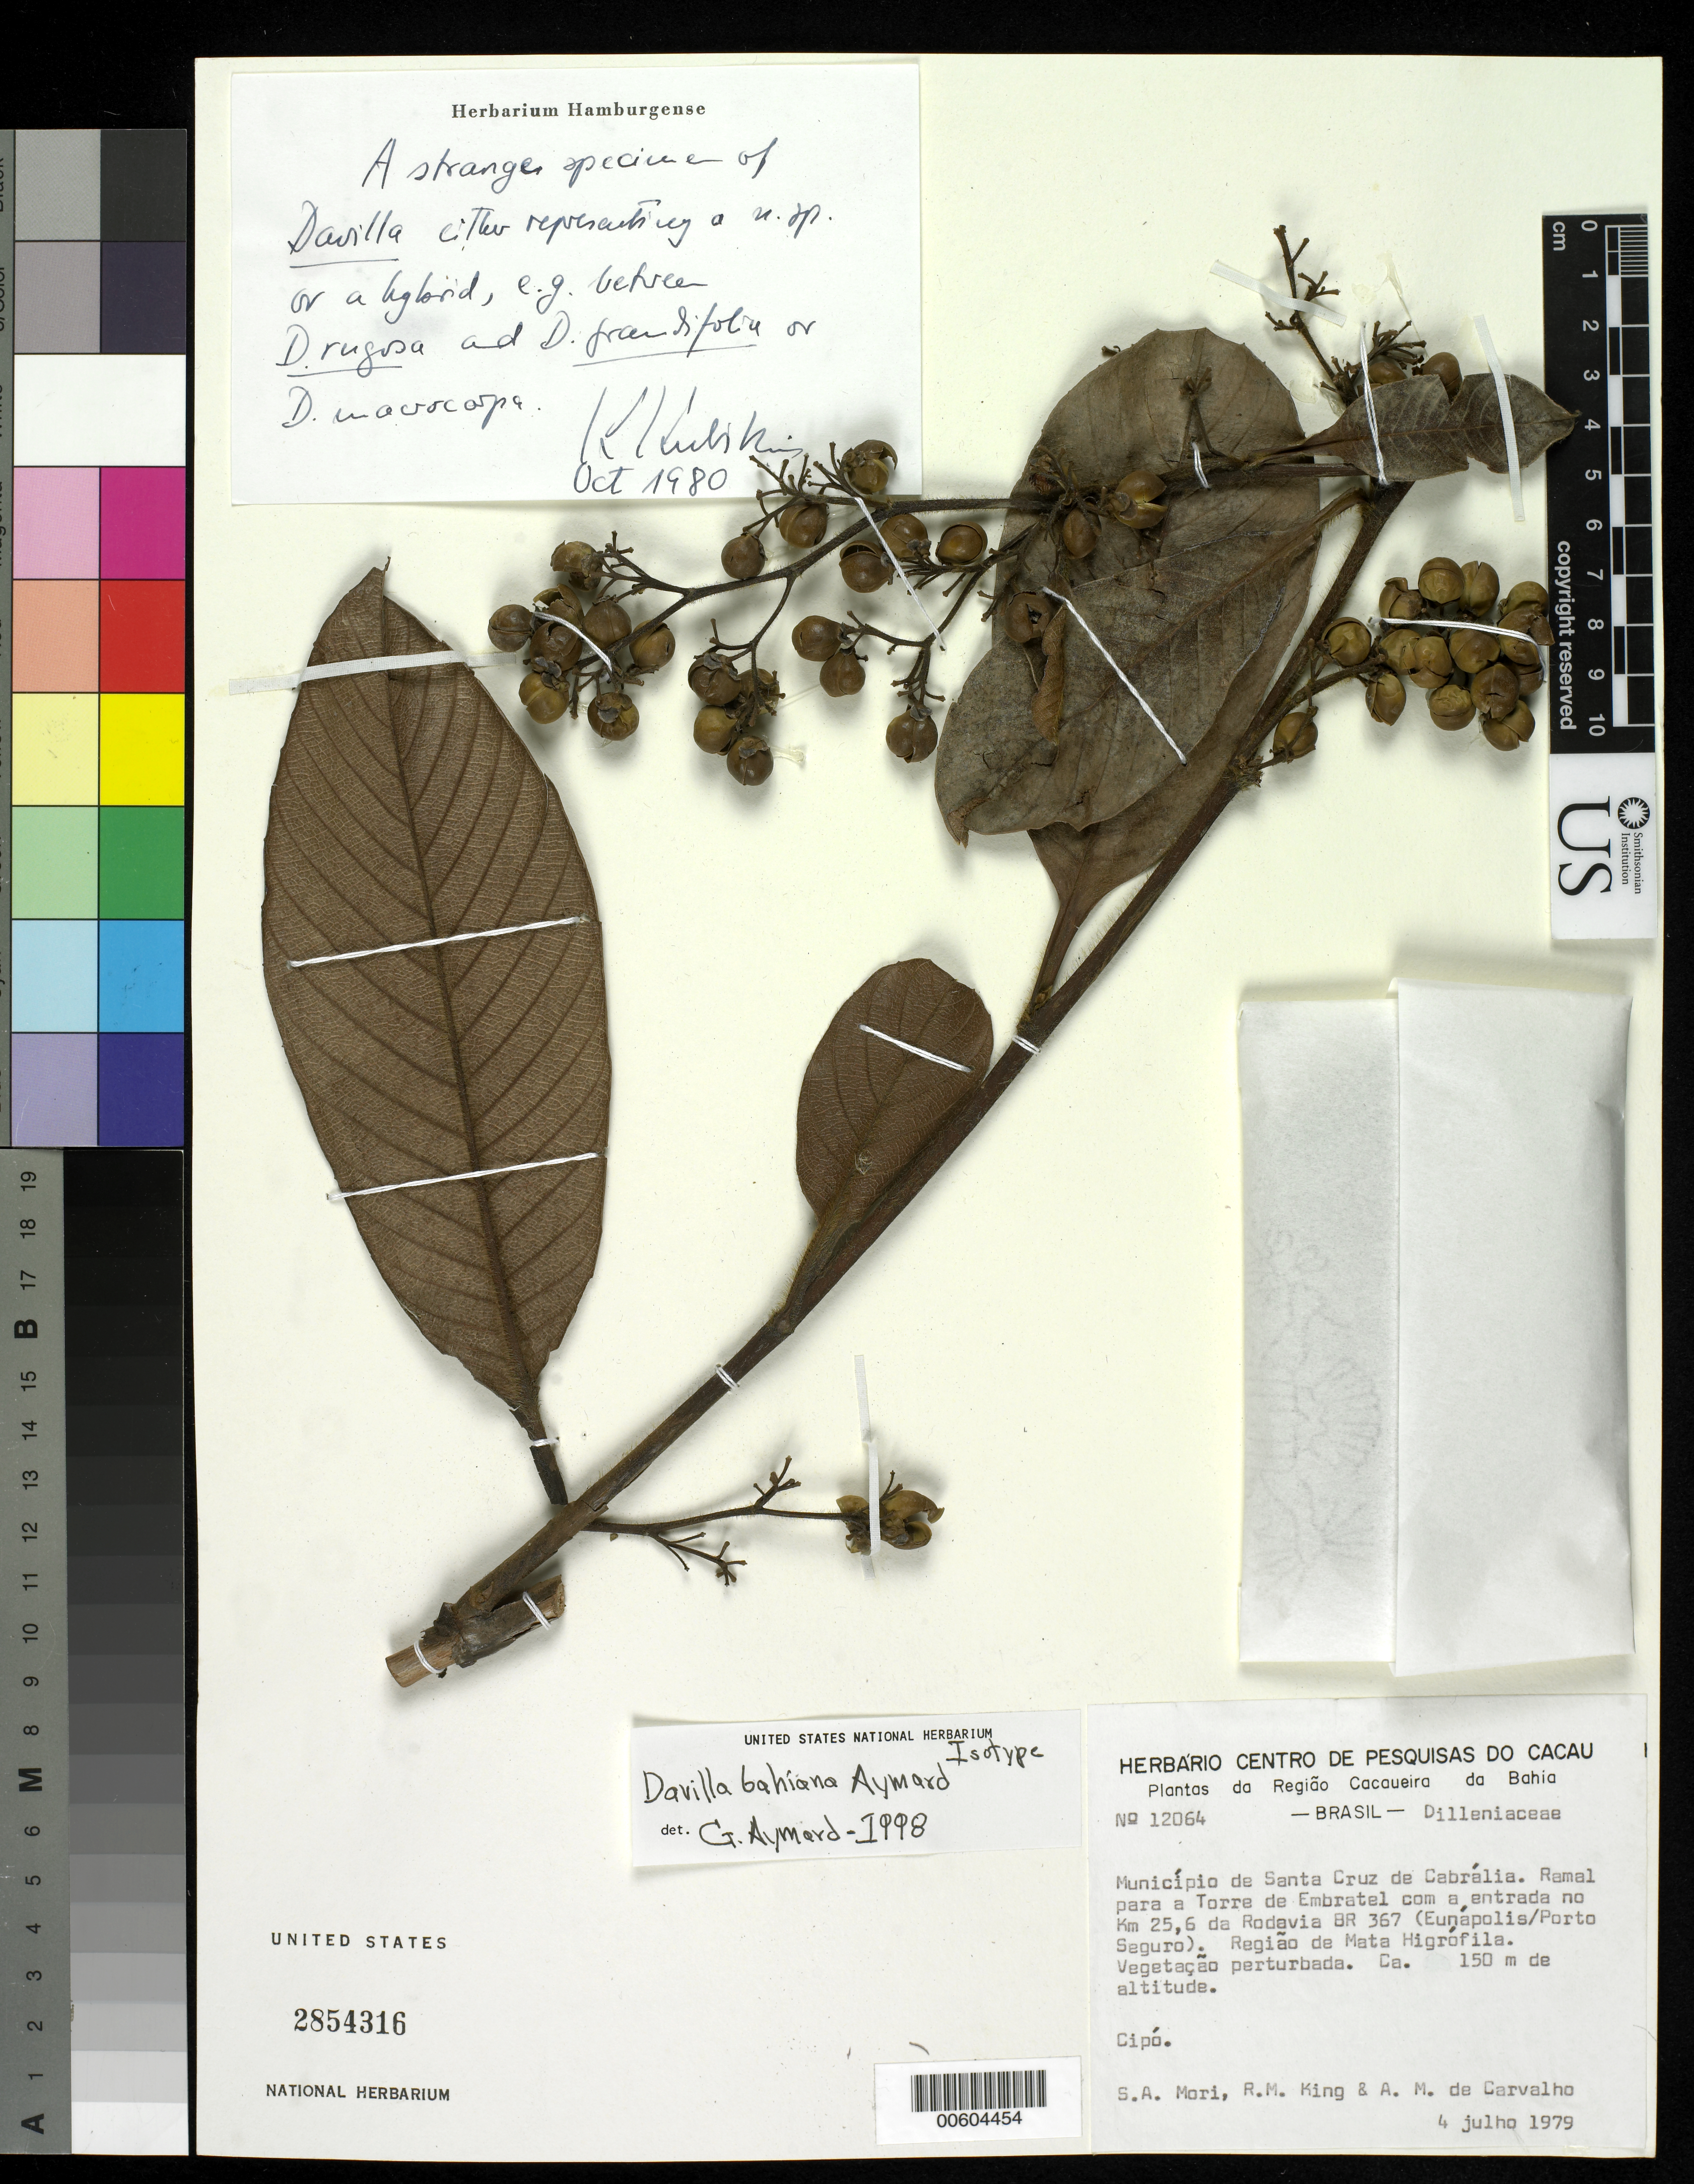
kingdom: Plantae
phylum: Tracheophyta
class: Magnoliopsida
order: Dilleniales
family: Dilleniaceae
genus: Davilla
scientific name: Davilla bahiana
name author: Aymard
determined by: Aymard C., G. A., (PORT), Univ. Nac. Exp. de los Llanos Ezequiel Zamora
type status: Isotype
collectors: S. Mori, R. M. King & M. de Carvalho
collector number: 12064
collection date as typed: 04 Jul 1979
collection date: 1979-07-04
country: Brazil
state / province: Bahia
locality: Município de Santa Cruz de Cabrália. Ramal para a Torre de Embratel com a entrada no Km 25.6 da Rodavia BR 367 (Eunápolis/Porto Seguro).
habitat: Regiao de Mata Higrófila.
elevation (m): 150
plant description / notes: Protologue erroneously cites collection number as "12006".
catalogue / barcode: US 2854316